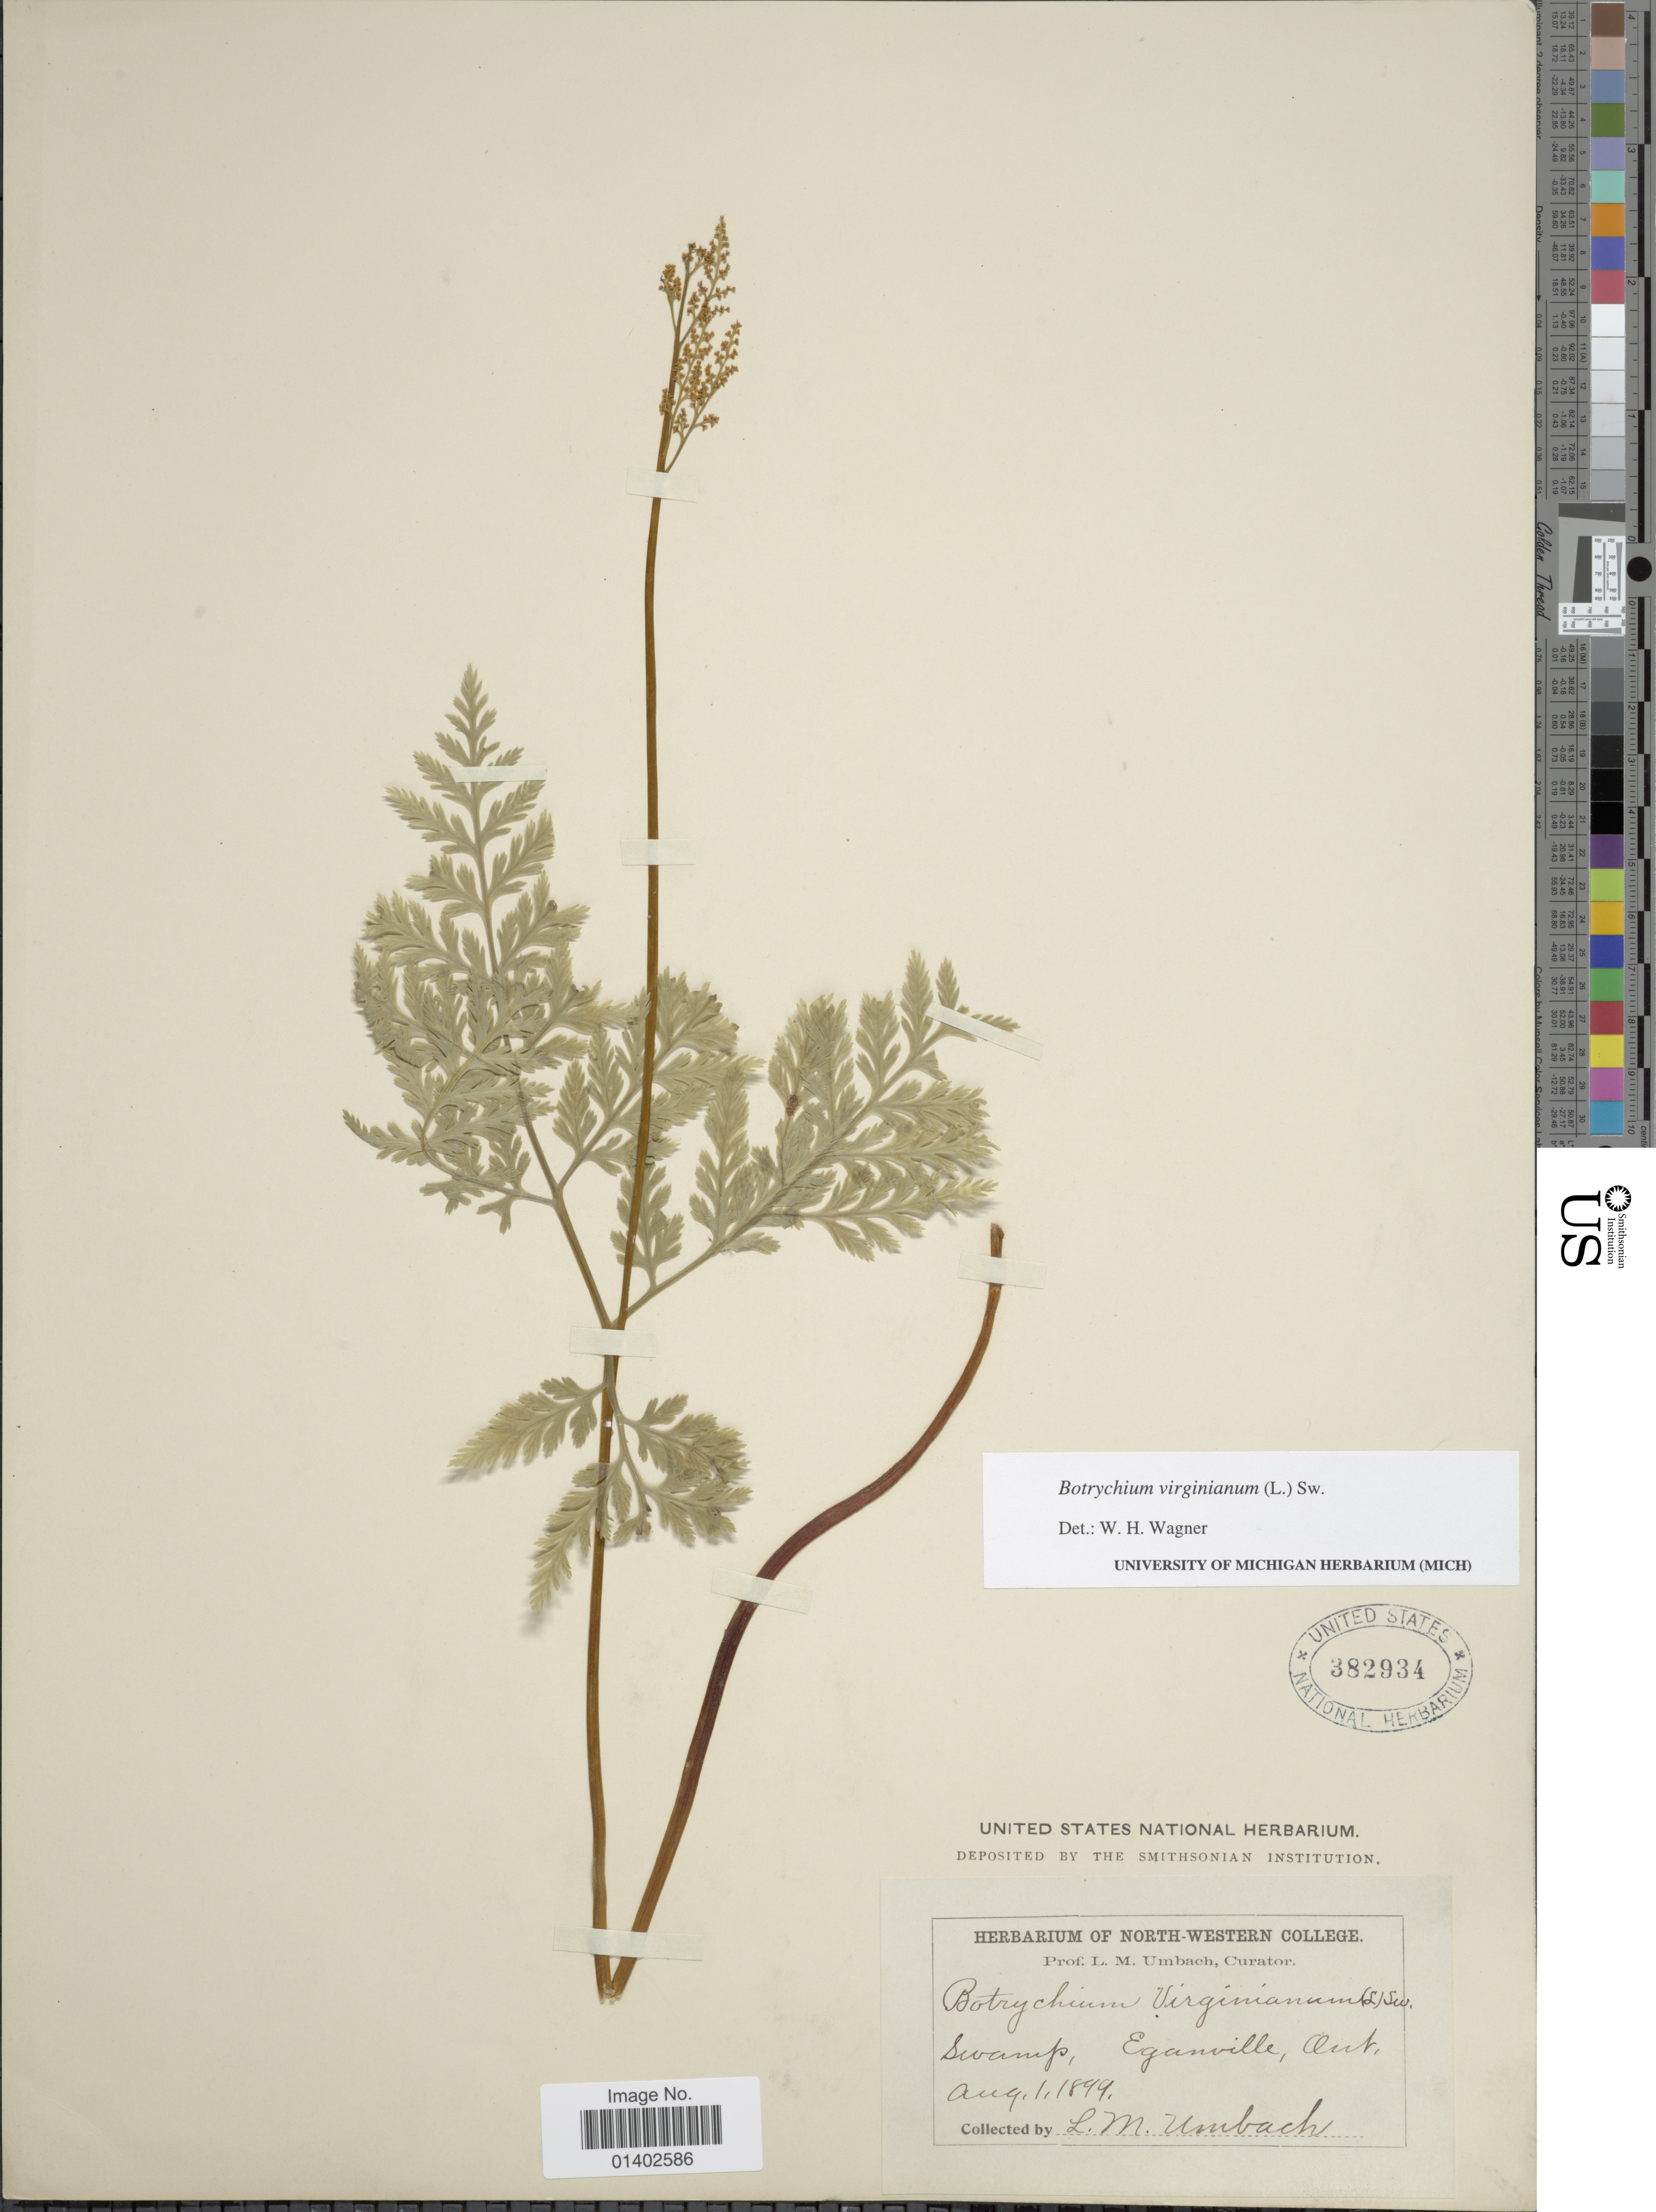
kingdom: Plantae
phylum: Tracheophyta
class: Polypodiopsida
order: Ophioglossales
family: Ophioglossaceae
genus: Botrychium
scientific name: Botrychium virginianum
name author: (L.) Sw.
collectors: L. M. Umbach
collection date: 1899-08-01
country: Canada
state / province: Ontario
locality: Swamp, Eganville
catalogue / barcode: US 382934